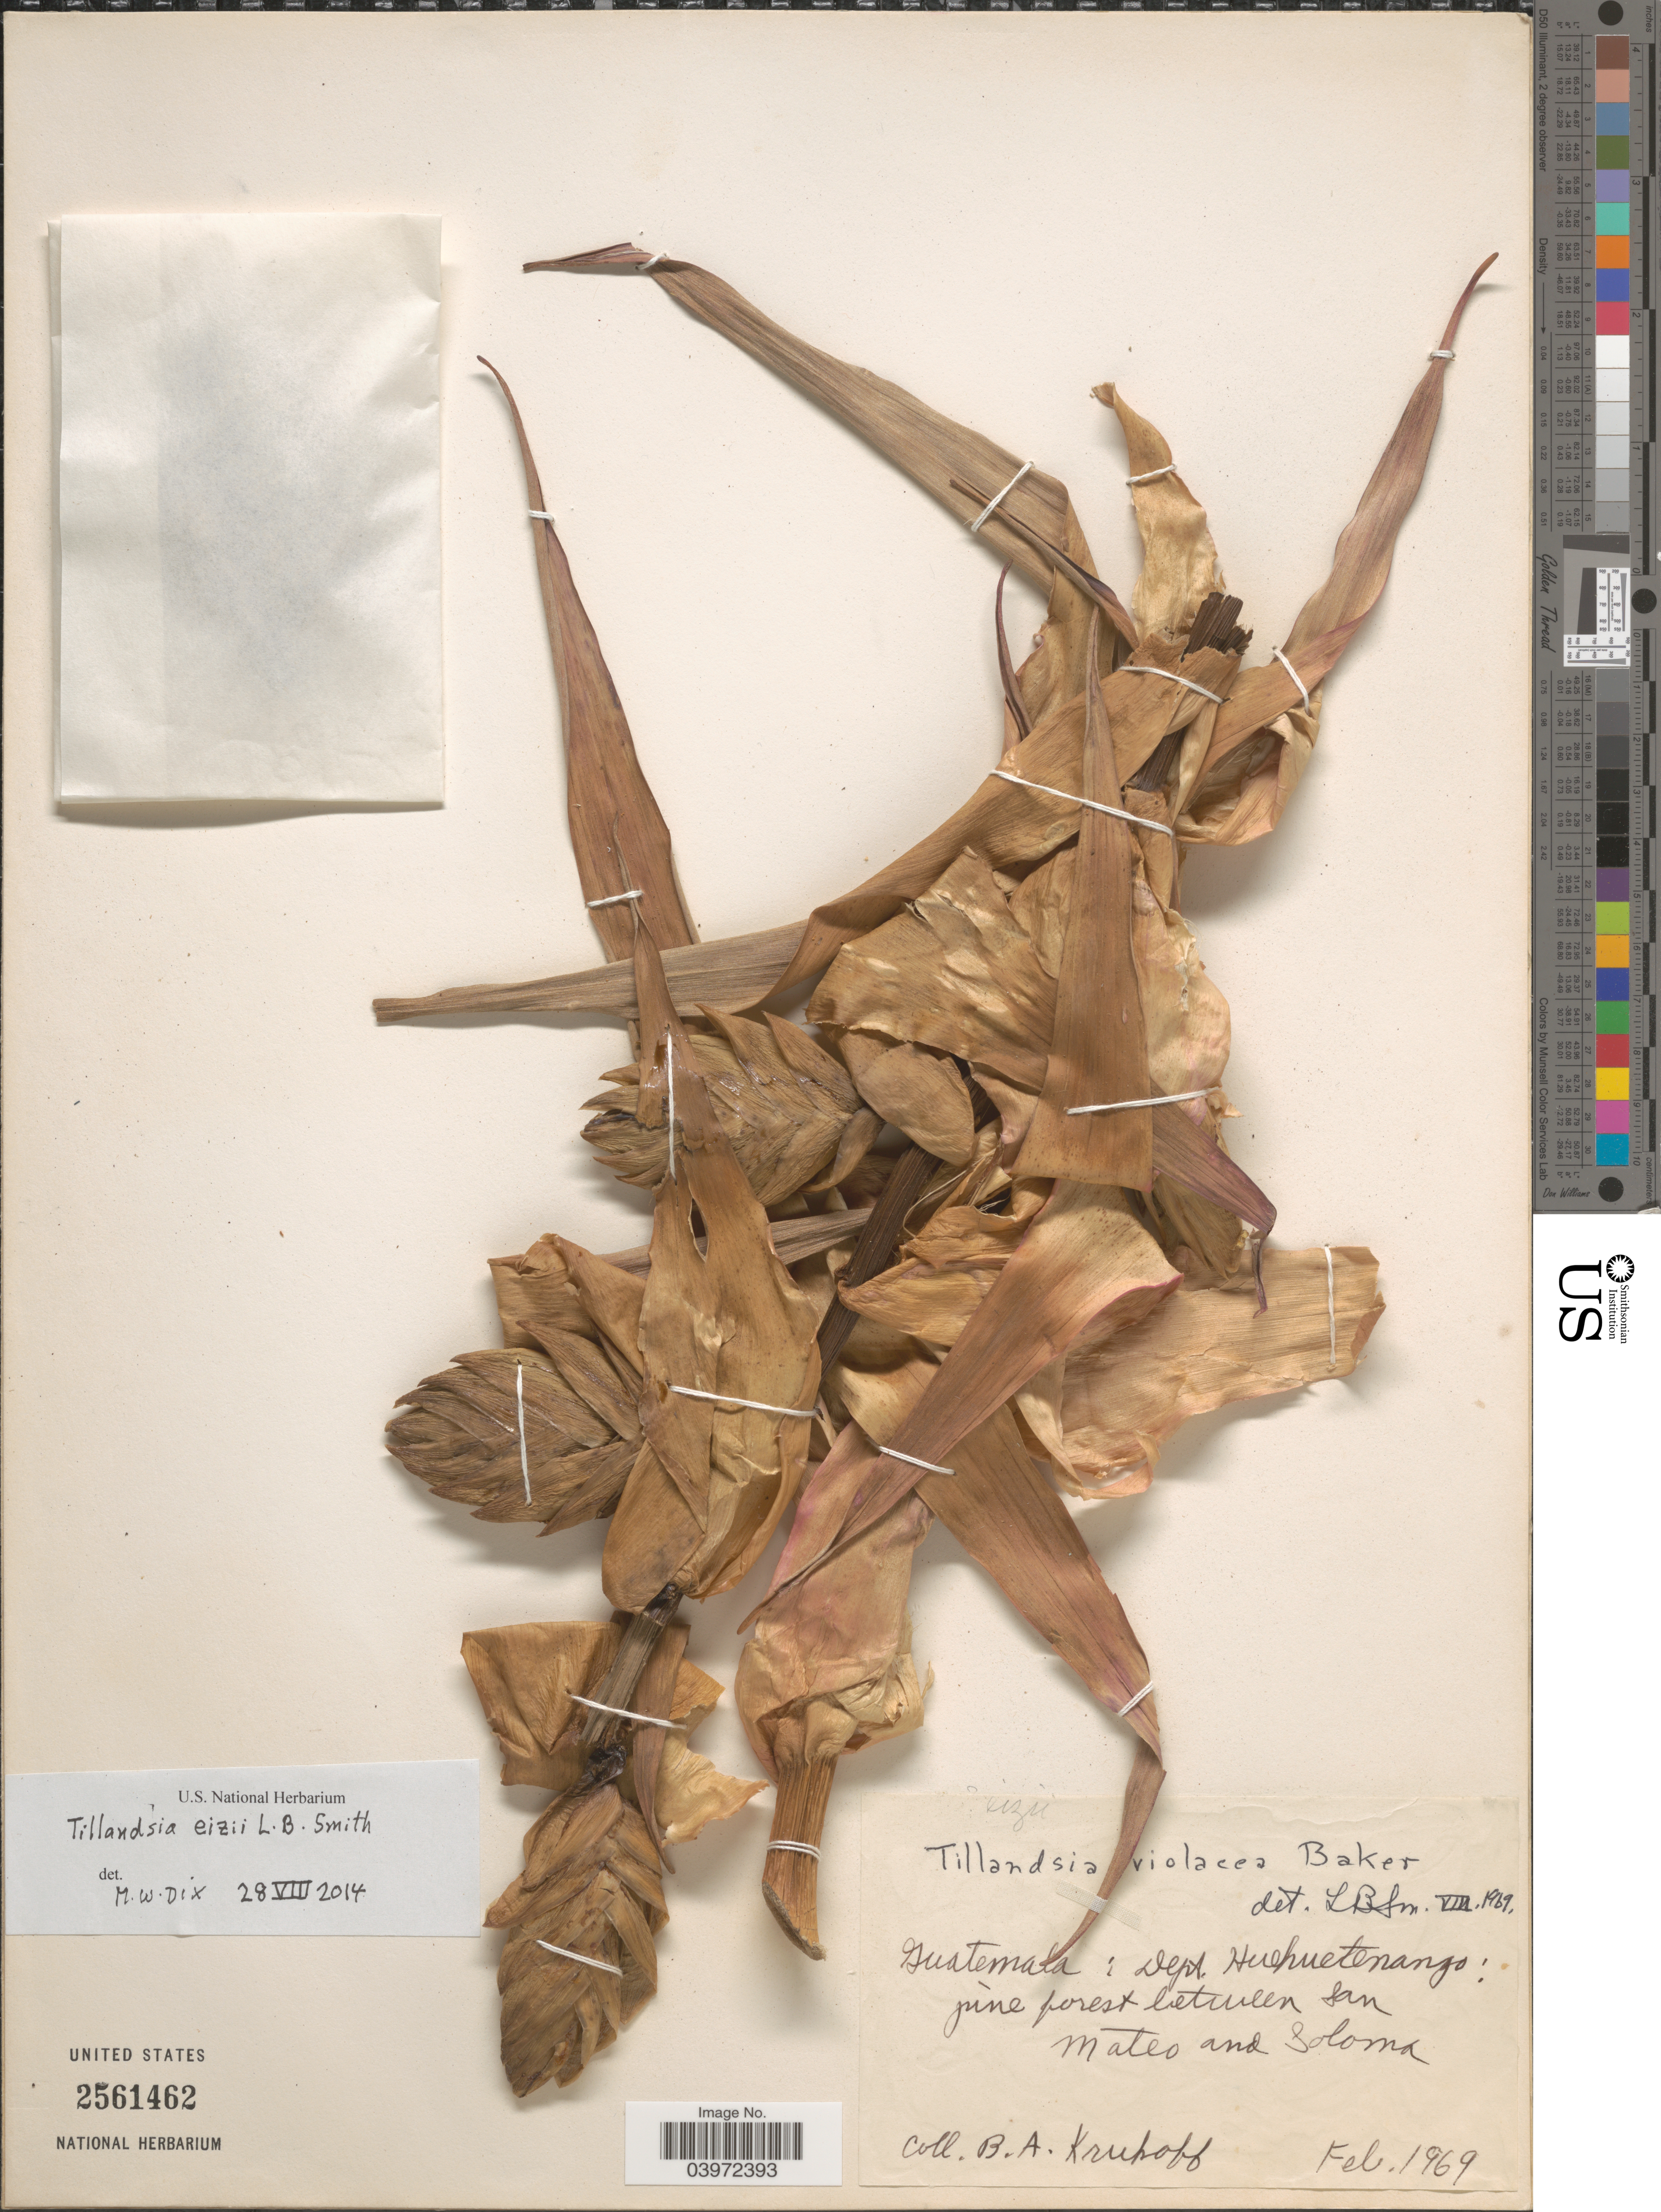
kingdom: Plantae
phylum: Tracheophyta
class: Liliopsida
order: Poales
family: Bromeliaceae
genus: Tillandsia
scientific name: Tillandsia violacea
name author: Klotzsch ex Beer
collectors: B. A. Krukoff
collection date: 1969-02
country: Guatemala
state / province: Huehuetenango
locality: Dept. Huehuetenango: pine forest between San Mateo and Soloma.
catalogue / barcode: US 2561462